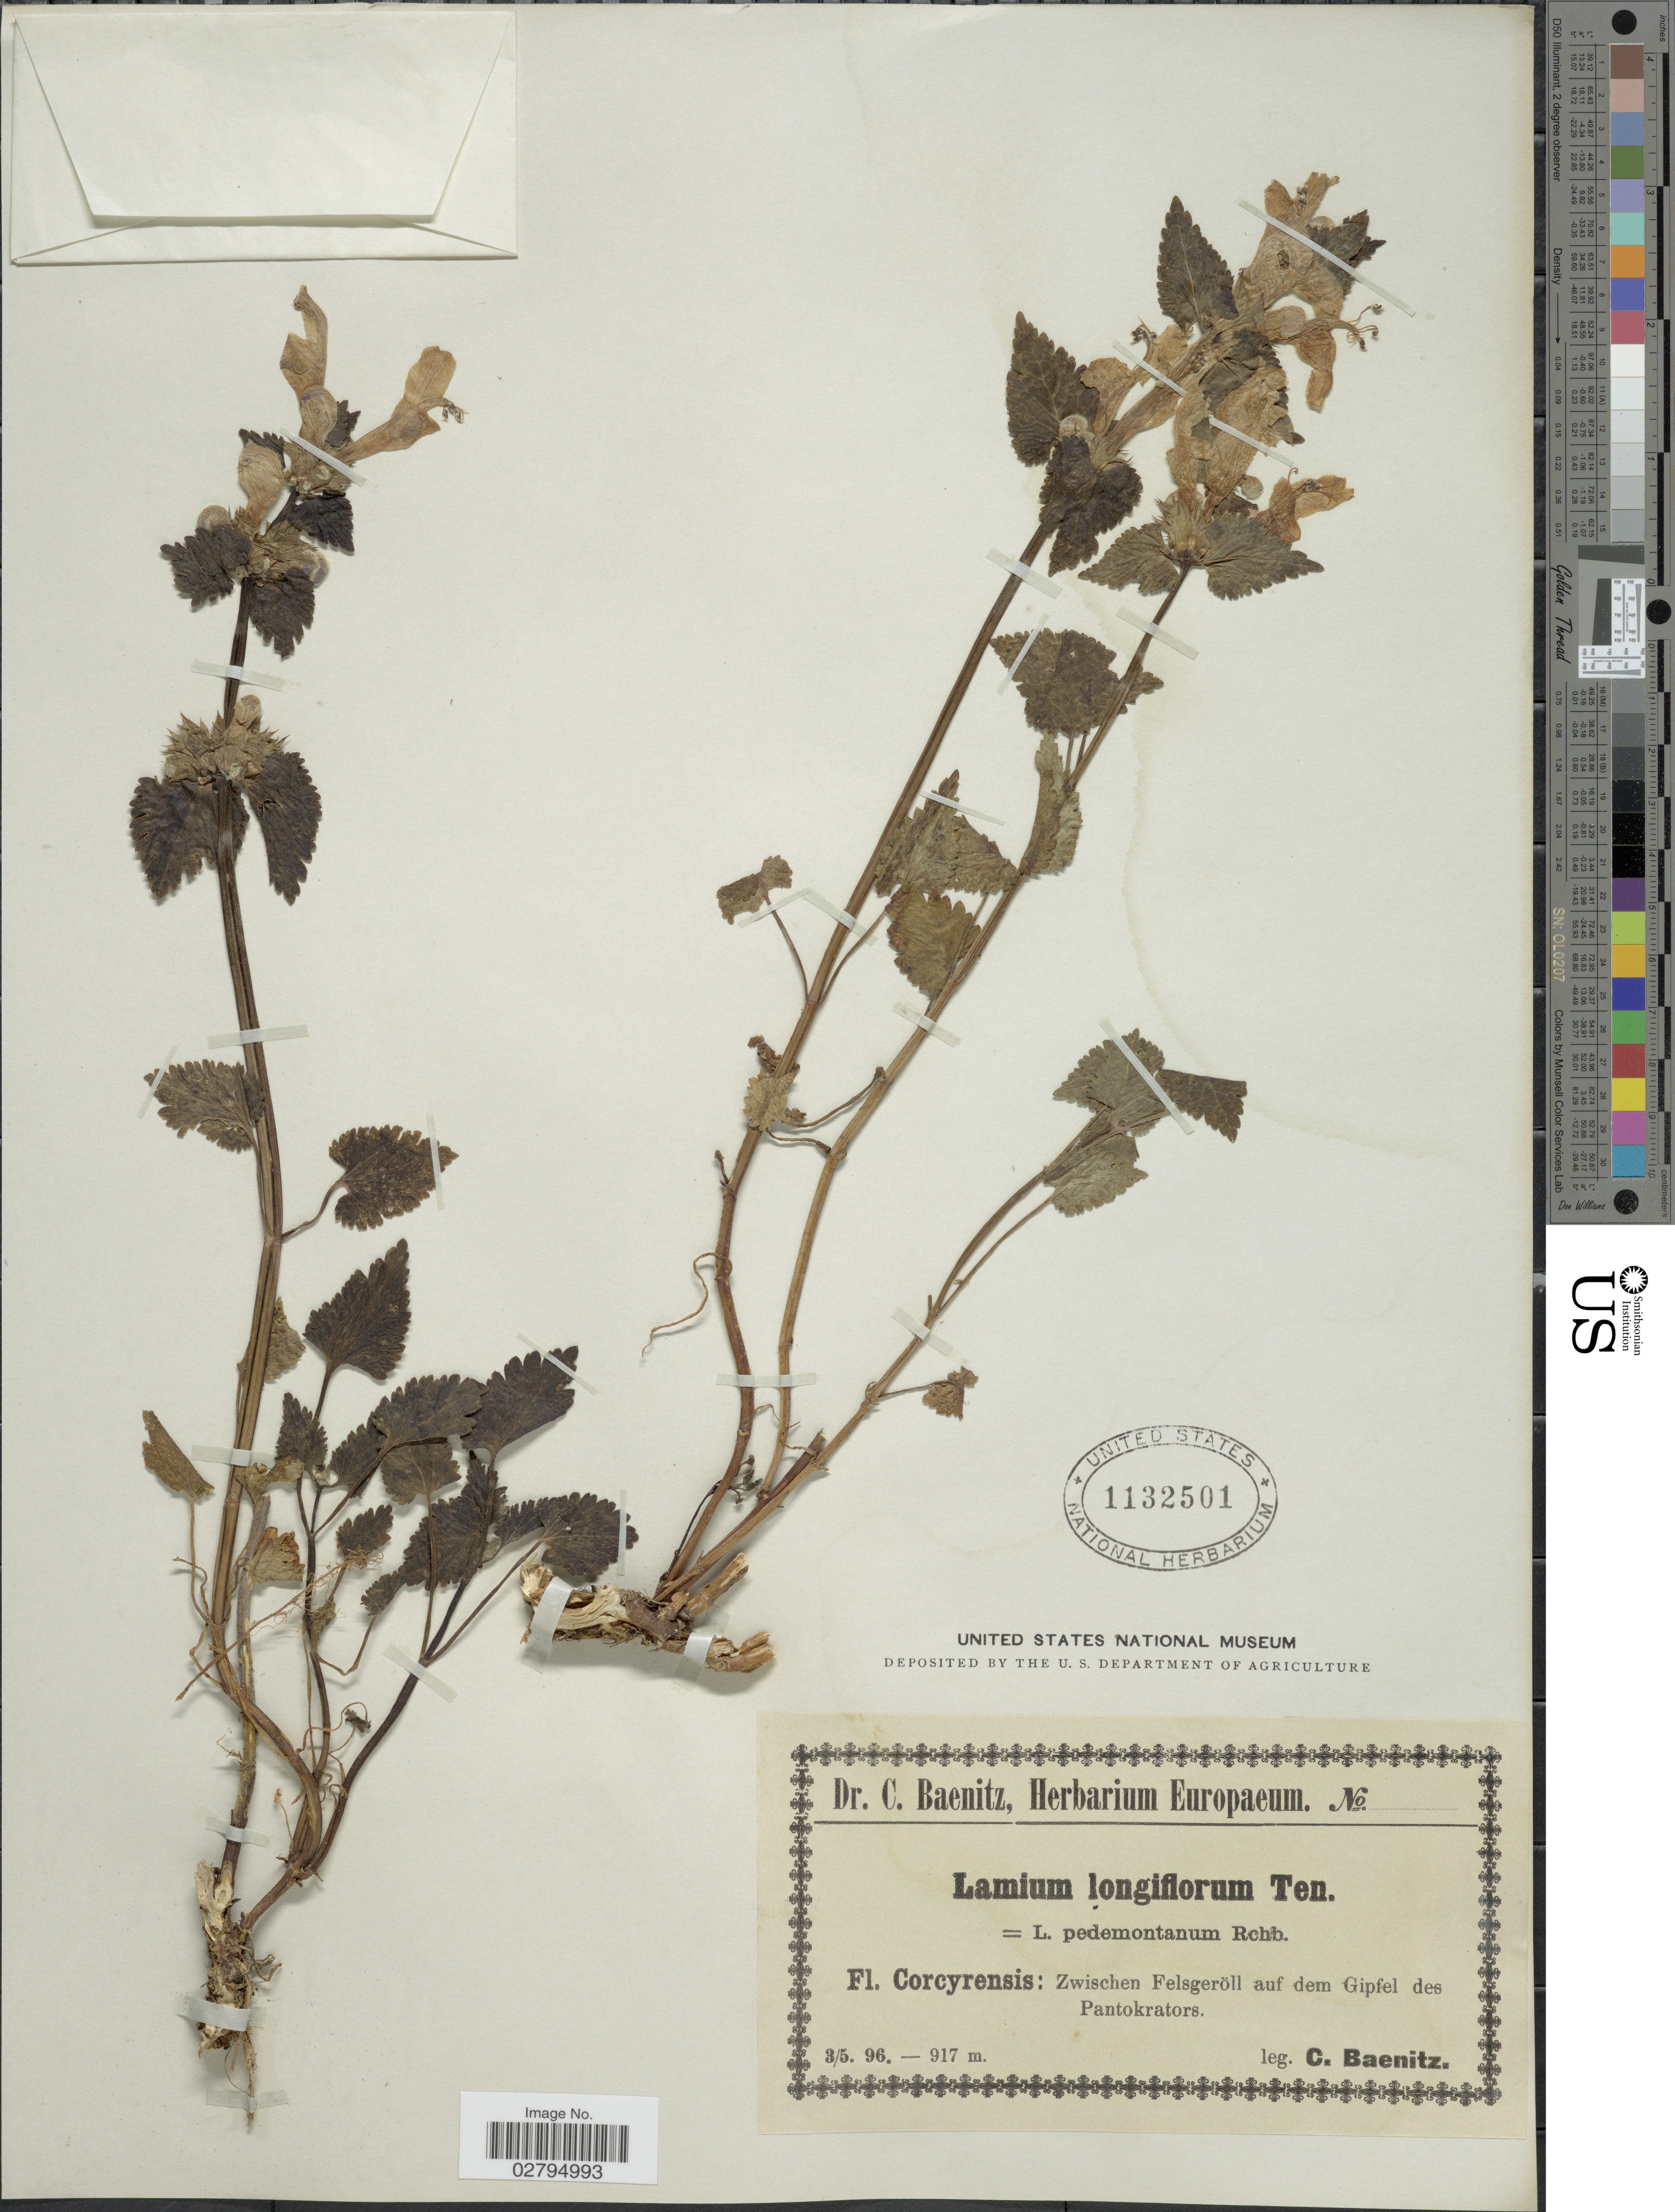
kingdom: Plantae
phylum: Tracheophyta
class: Magnoliopsida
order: Lamiales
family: Lamiaceae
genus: Lamium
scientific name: Lamium garganicum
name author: L.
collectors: C. G. Baenitz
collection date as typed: Transcribed d/m/y: 3/5/96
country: Greece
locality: Corcyrensis: Zwischen Felsgeröll auf dem Gipfel des Pantokrators.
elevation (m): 917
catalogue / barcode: US 1132501